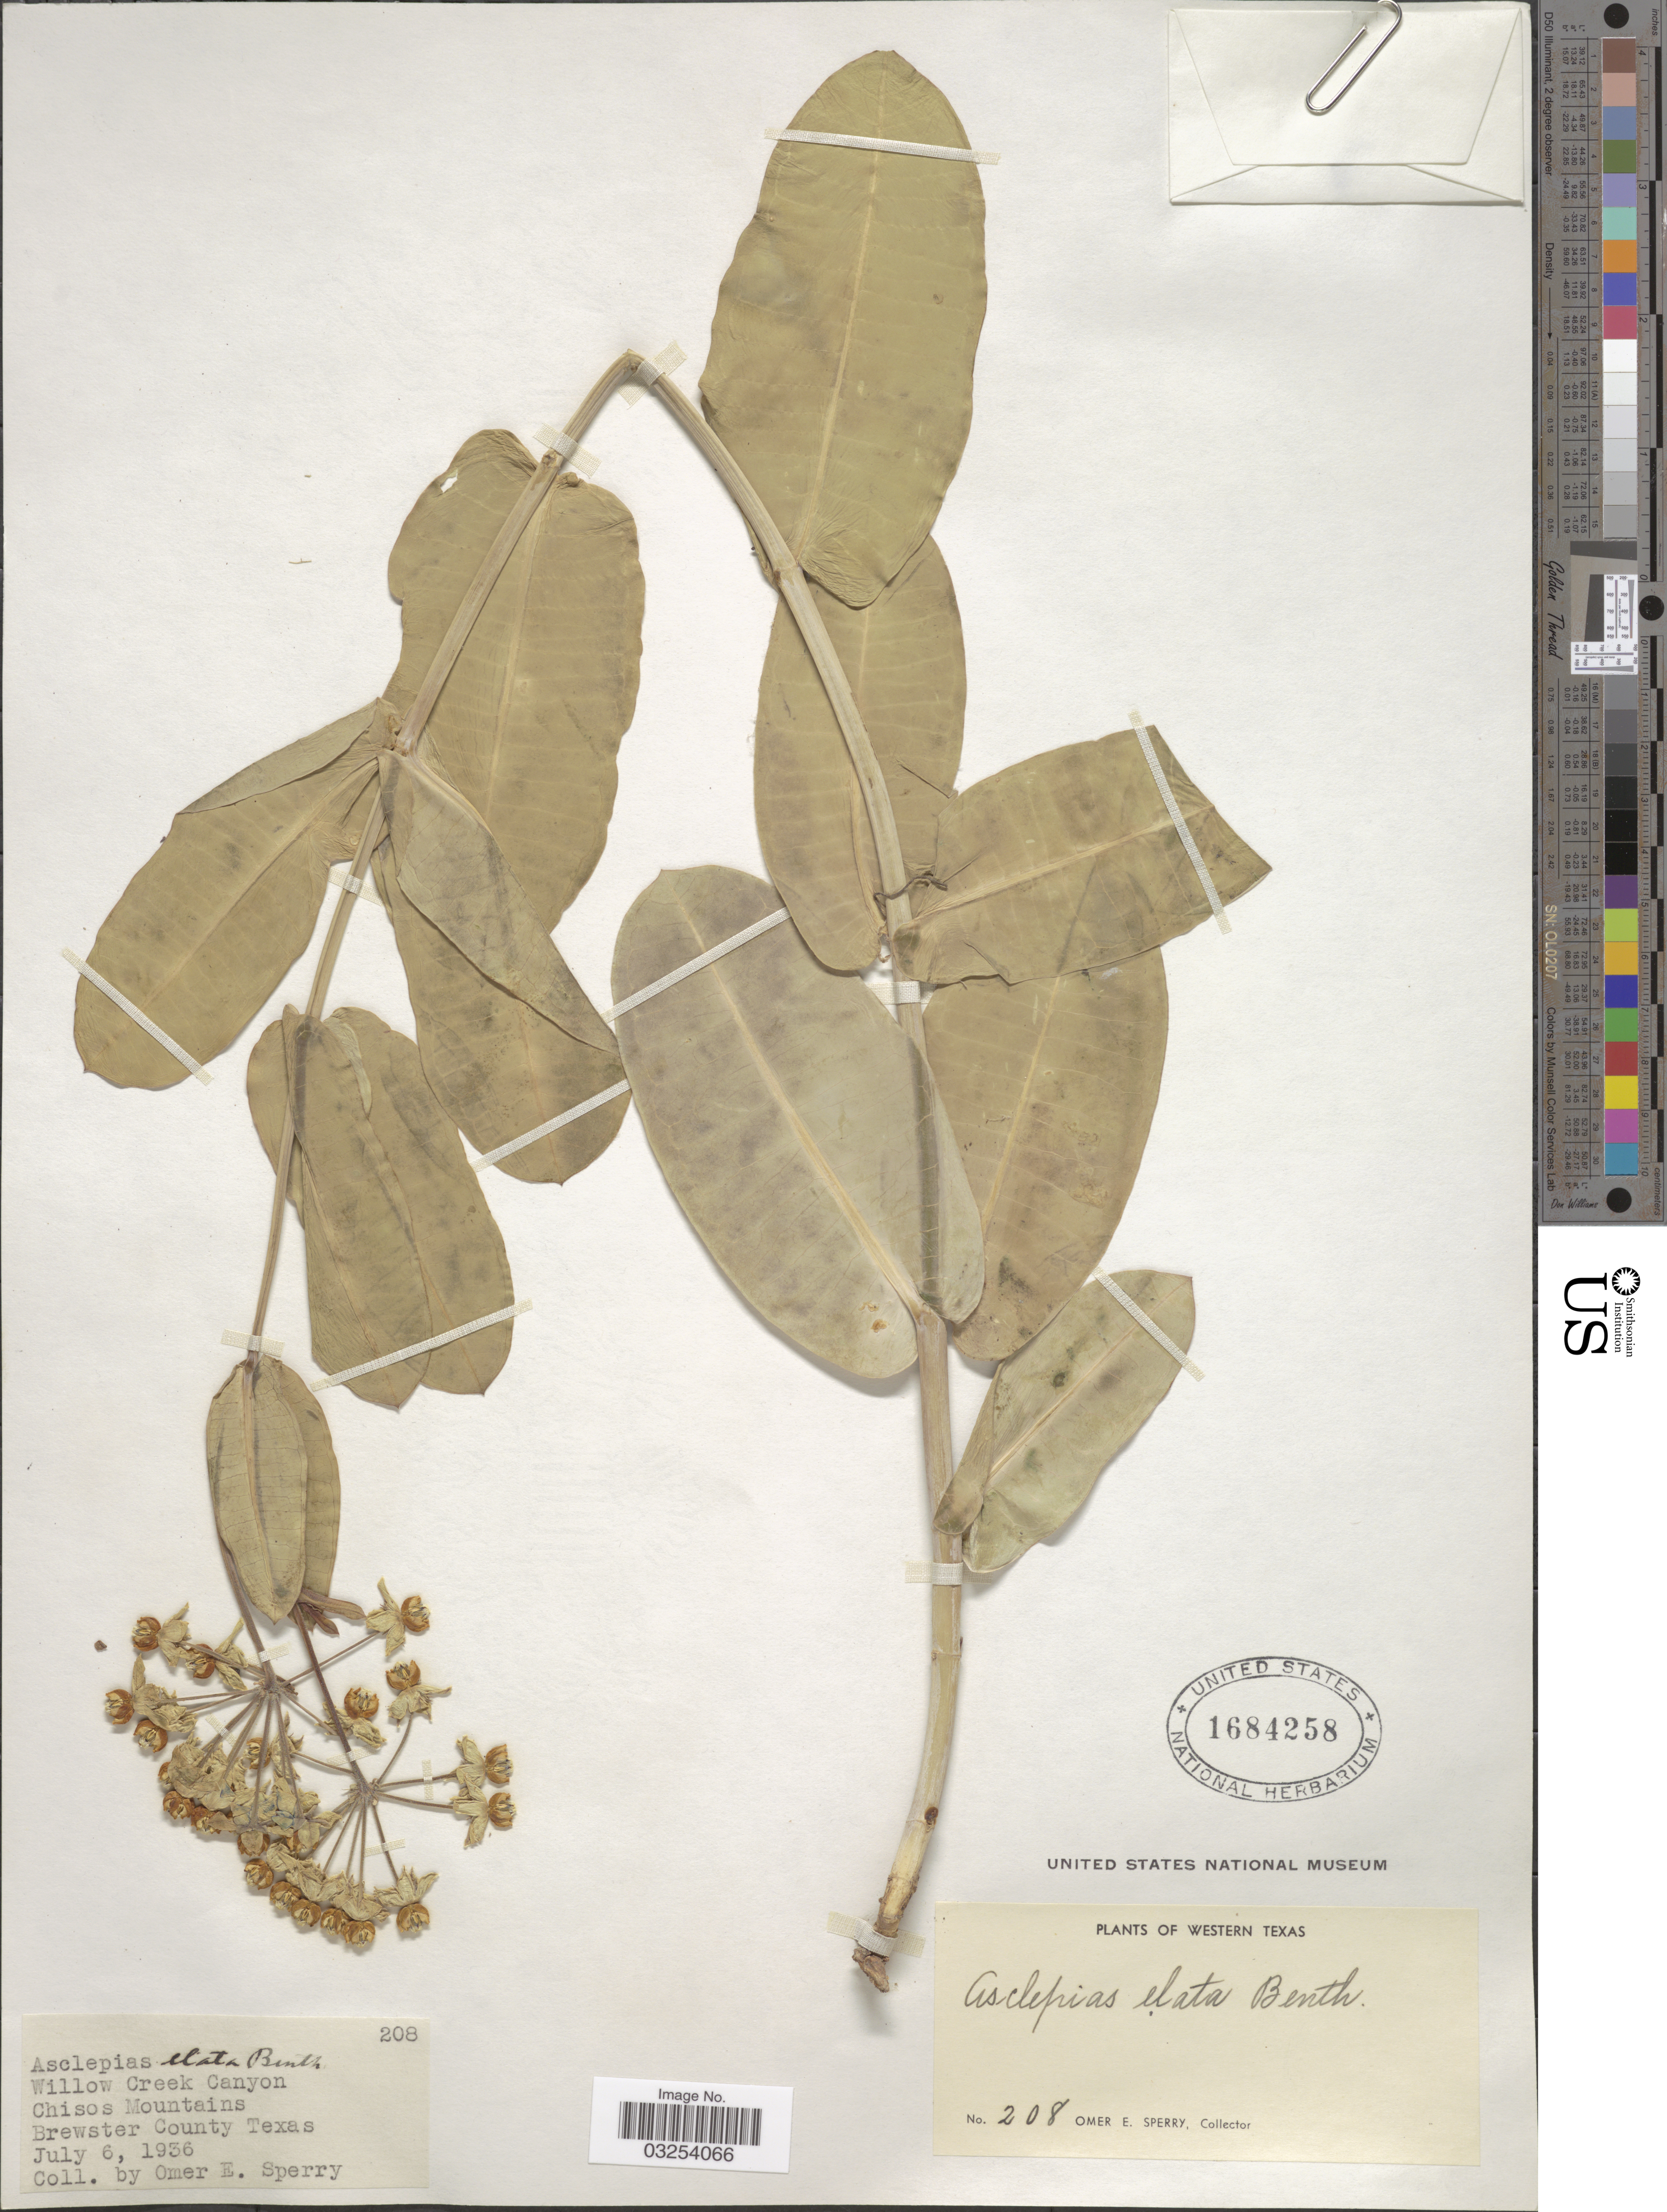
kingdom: Plantae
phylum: Tracheophyta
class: Magnoliopsida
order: Gentianales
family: Apocynaceae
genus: Asclepias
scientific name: Asclepias elata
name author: Benth.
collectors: O. E. Sperry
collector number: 208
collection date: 1936-07-06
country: United States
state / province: Texas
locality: Willow Creek Canyon Chisos Mountains Brewster County. Western Texas.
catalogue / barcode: US 1684258